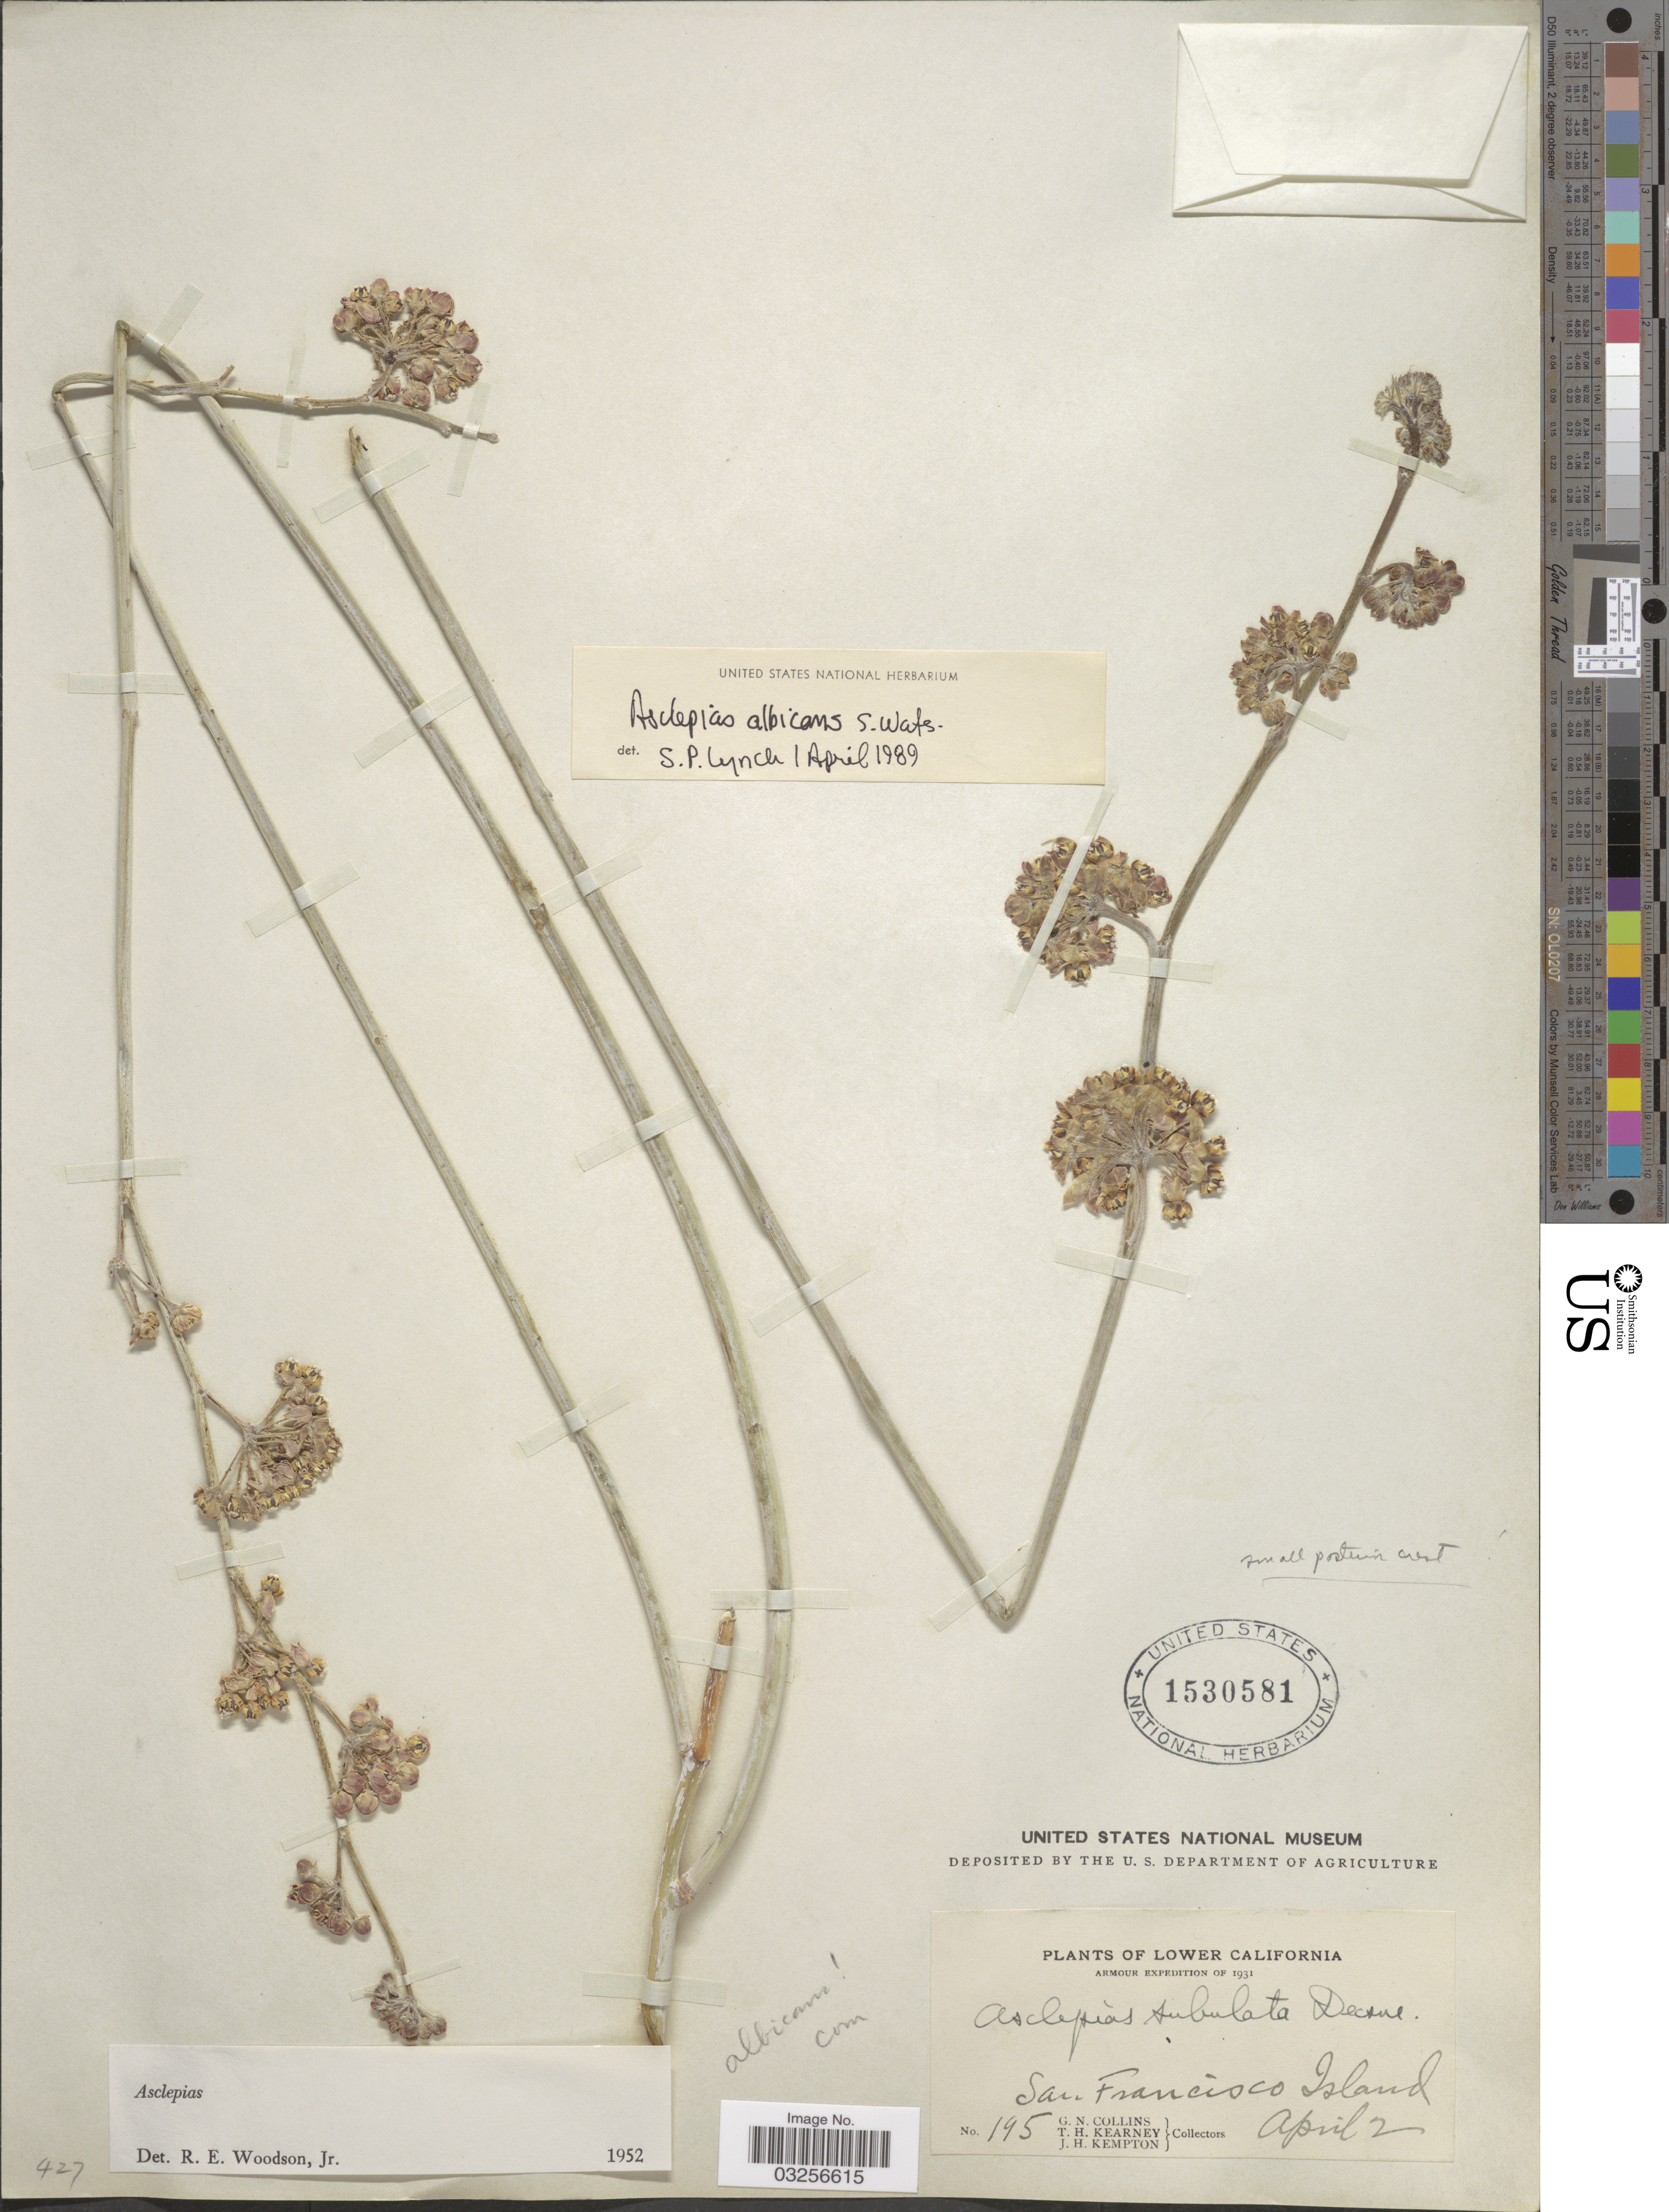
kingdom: Plantae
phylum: Tracheophyta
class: Magnoliopsida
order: Gentianales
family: Apocynaceae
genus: Asclepias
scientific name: Asclepias albicans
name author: S. Watson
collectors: G. Collins, T. H. Kearney & J. H. Kempton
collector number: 195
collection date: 1931-04-02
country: Mexico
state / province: Baja California Sur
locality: Lower California, San Francisco Island.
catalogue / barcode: US 1530581